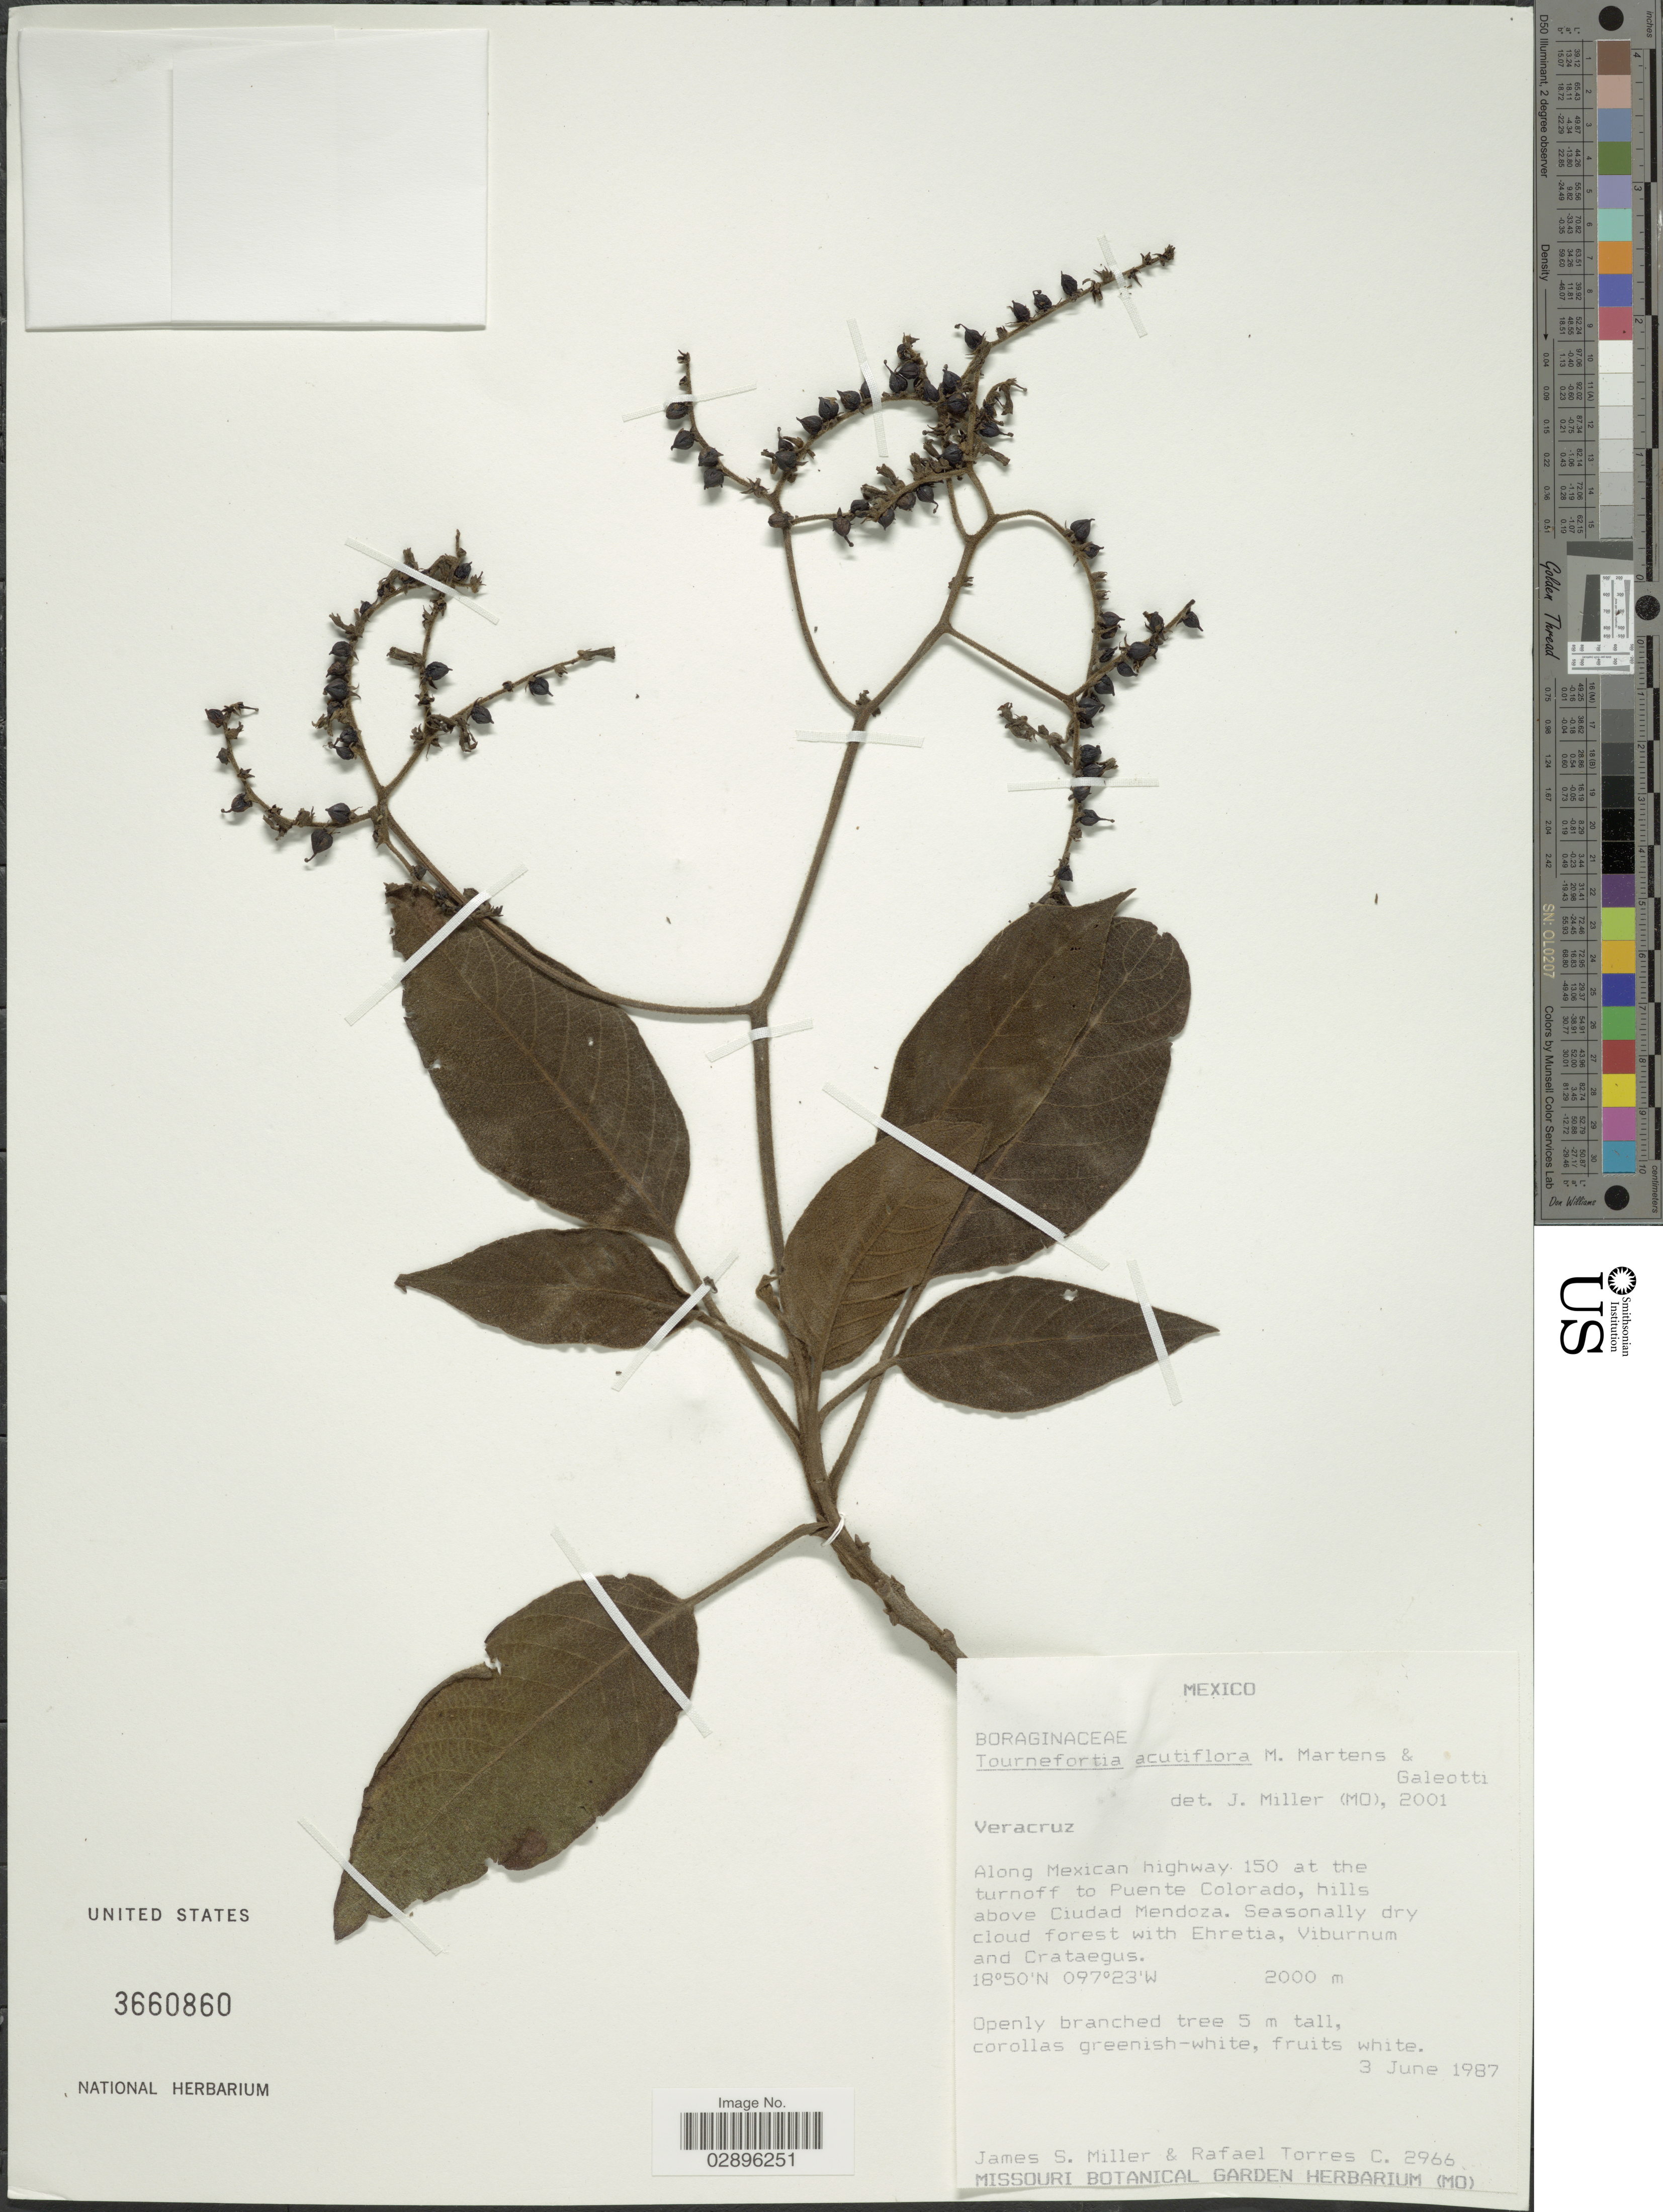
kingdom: Plantae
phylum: Tracheophyta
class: Magnoliopsida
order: Boraginales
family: Heliotropiaceae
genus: Tournefortia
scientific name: Tournefortia acutiflora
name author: M. Martens & Galeotti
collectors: J. S. Miller & R. Torres C.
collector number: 2966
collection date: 1987-06-03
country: Mexico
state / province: Veracruz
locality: Veracruz. Along Mexican highway 150 at the turnoff to Puente Colorado, hills above Ciudad Mendoza.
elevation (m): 2000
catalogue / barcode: US 3660860